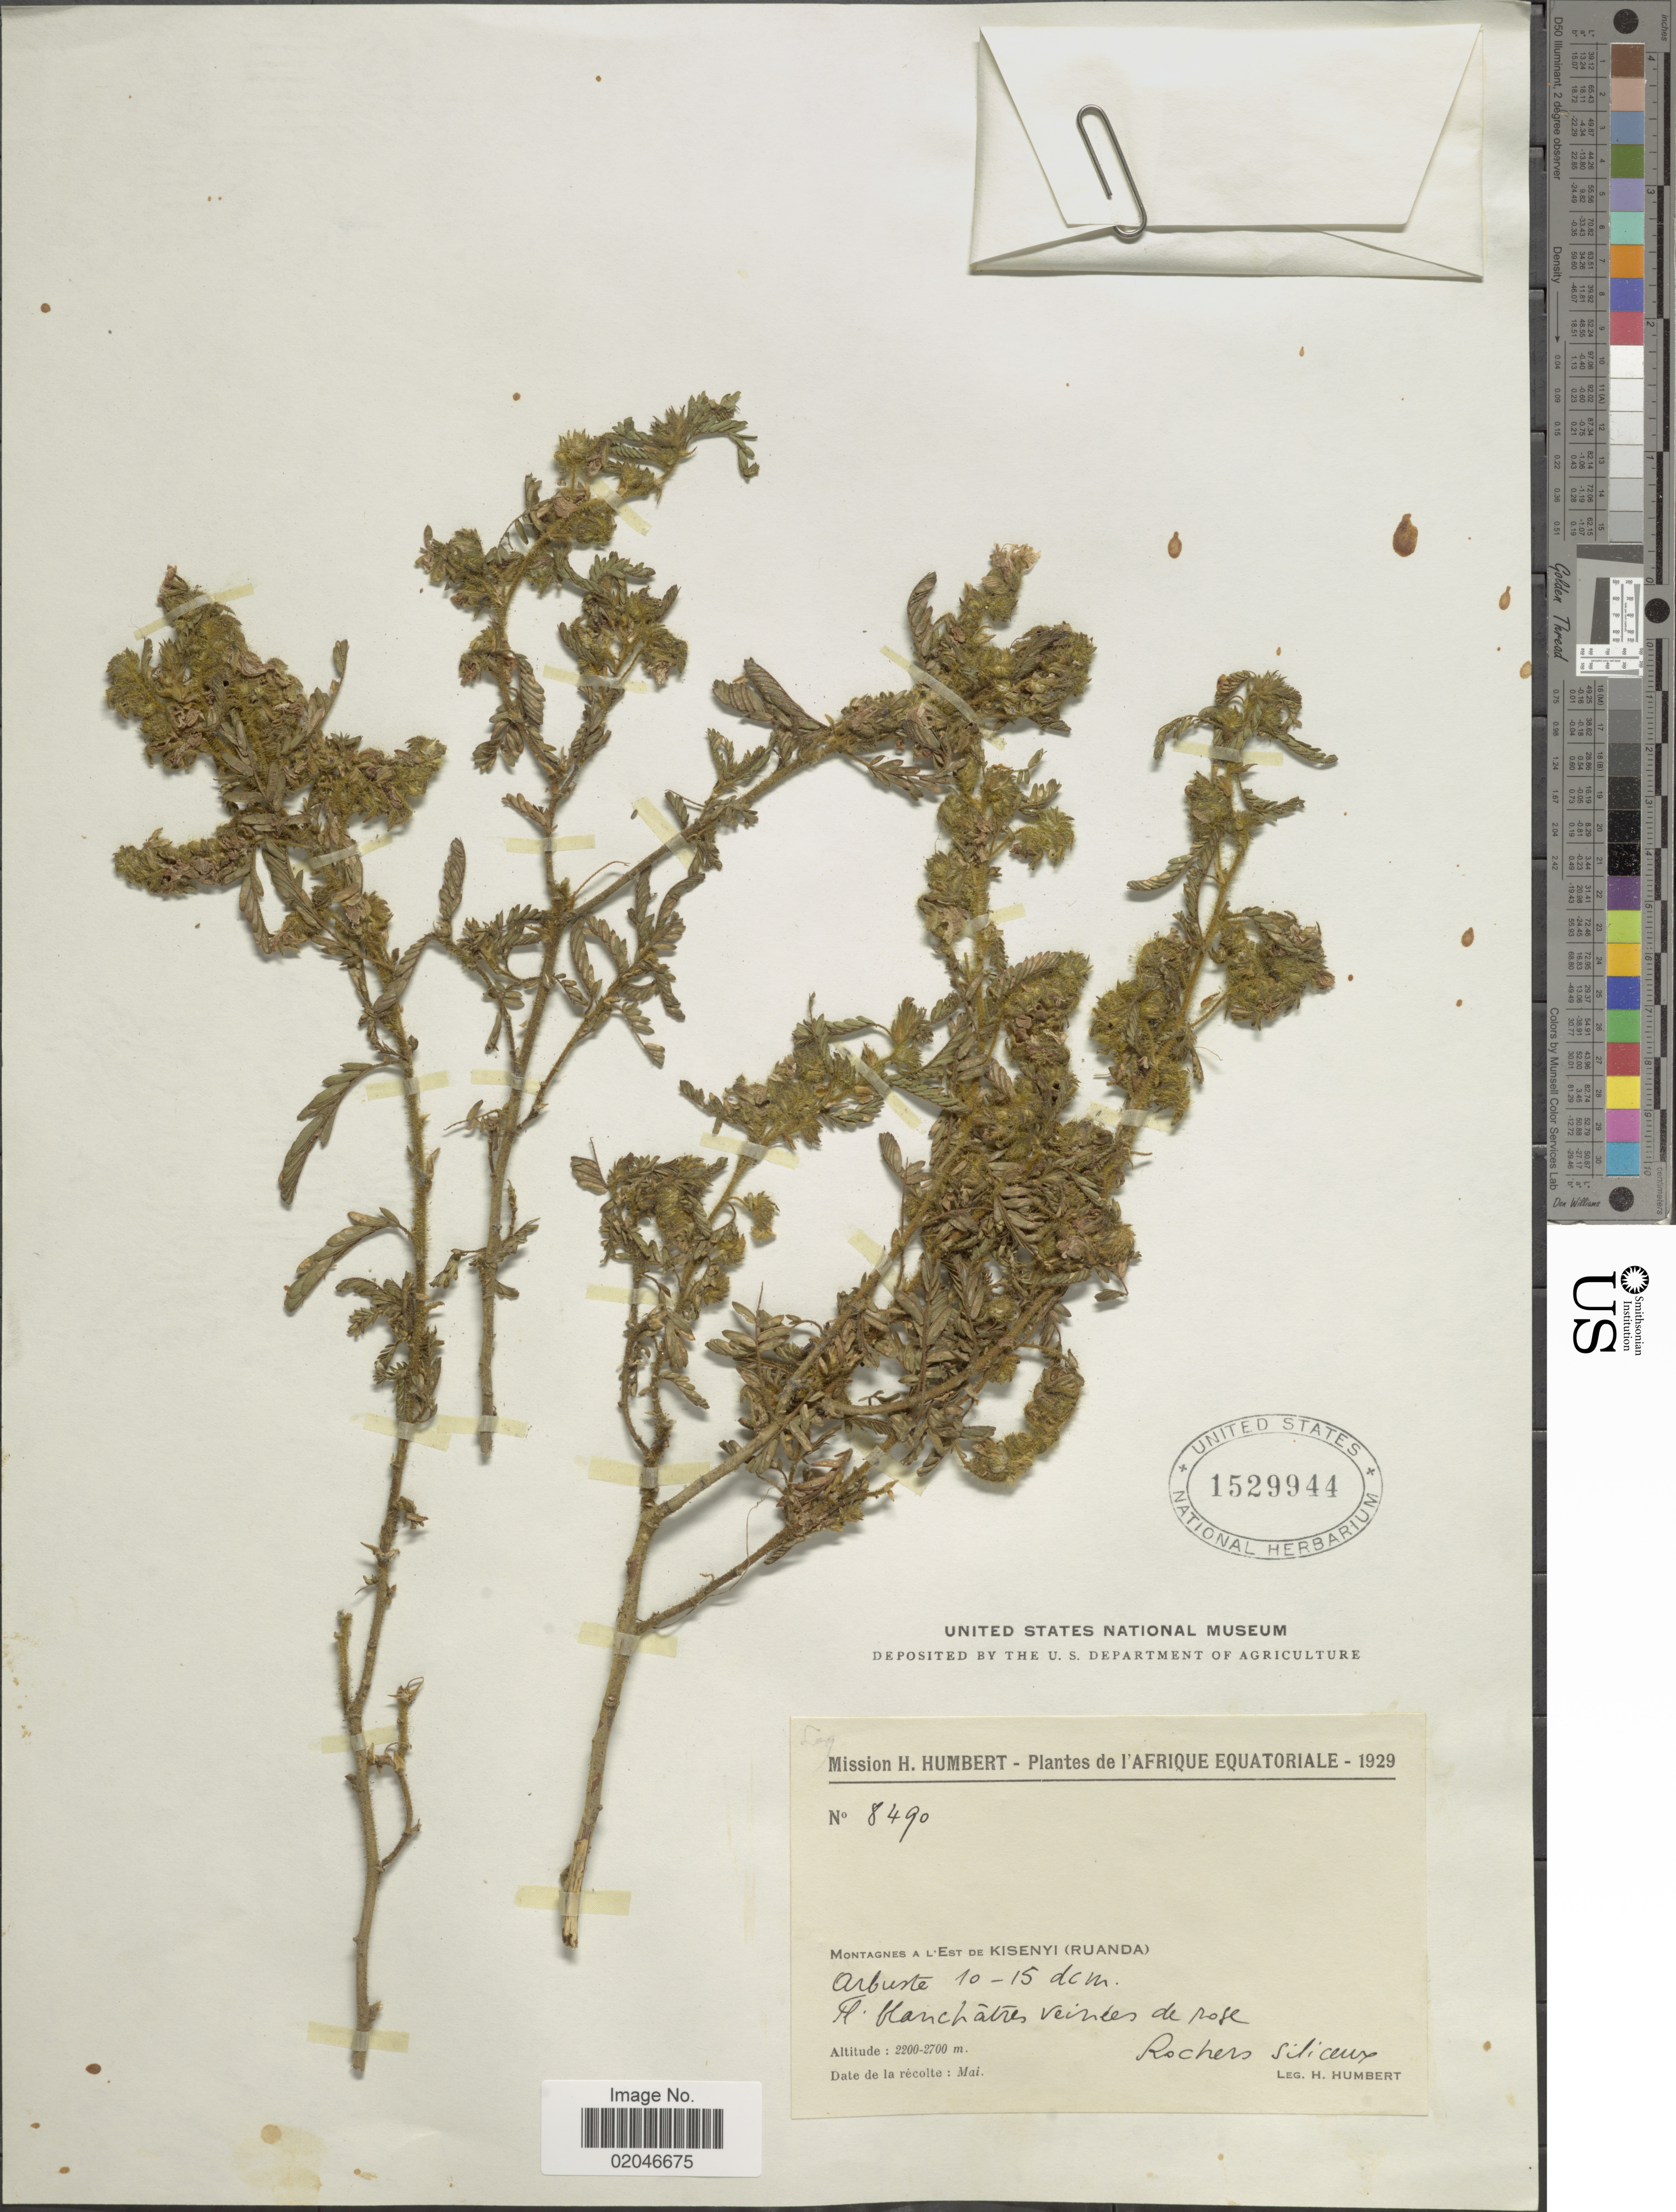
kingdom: Plantae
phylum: Tracheophyta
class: Magnoliopsida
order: Fabales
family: Fabaceae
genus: Kotschya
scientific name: Kotschya aeschnomenoides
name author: (Baker) Dewit & P.A. Duvign.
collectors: H. Humbert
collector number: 8490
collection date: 1929-05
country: Rwanda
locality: De l'Afrique Equatoriale, Montagnes a l'Est de Kisenyi (Ruanda)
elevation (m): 2200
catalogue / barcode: US 1529944